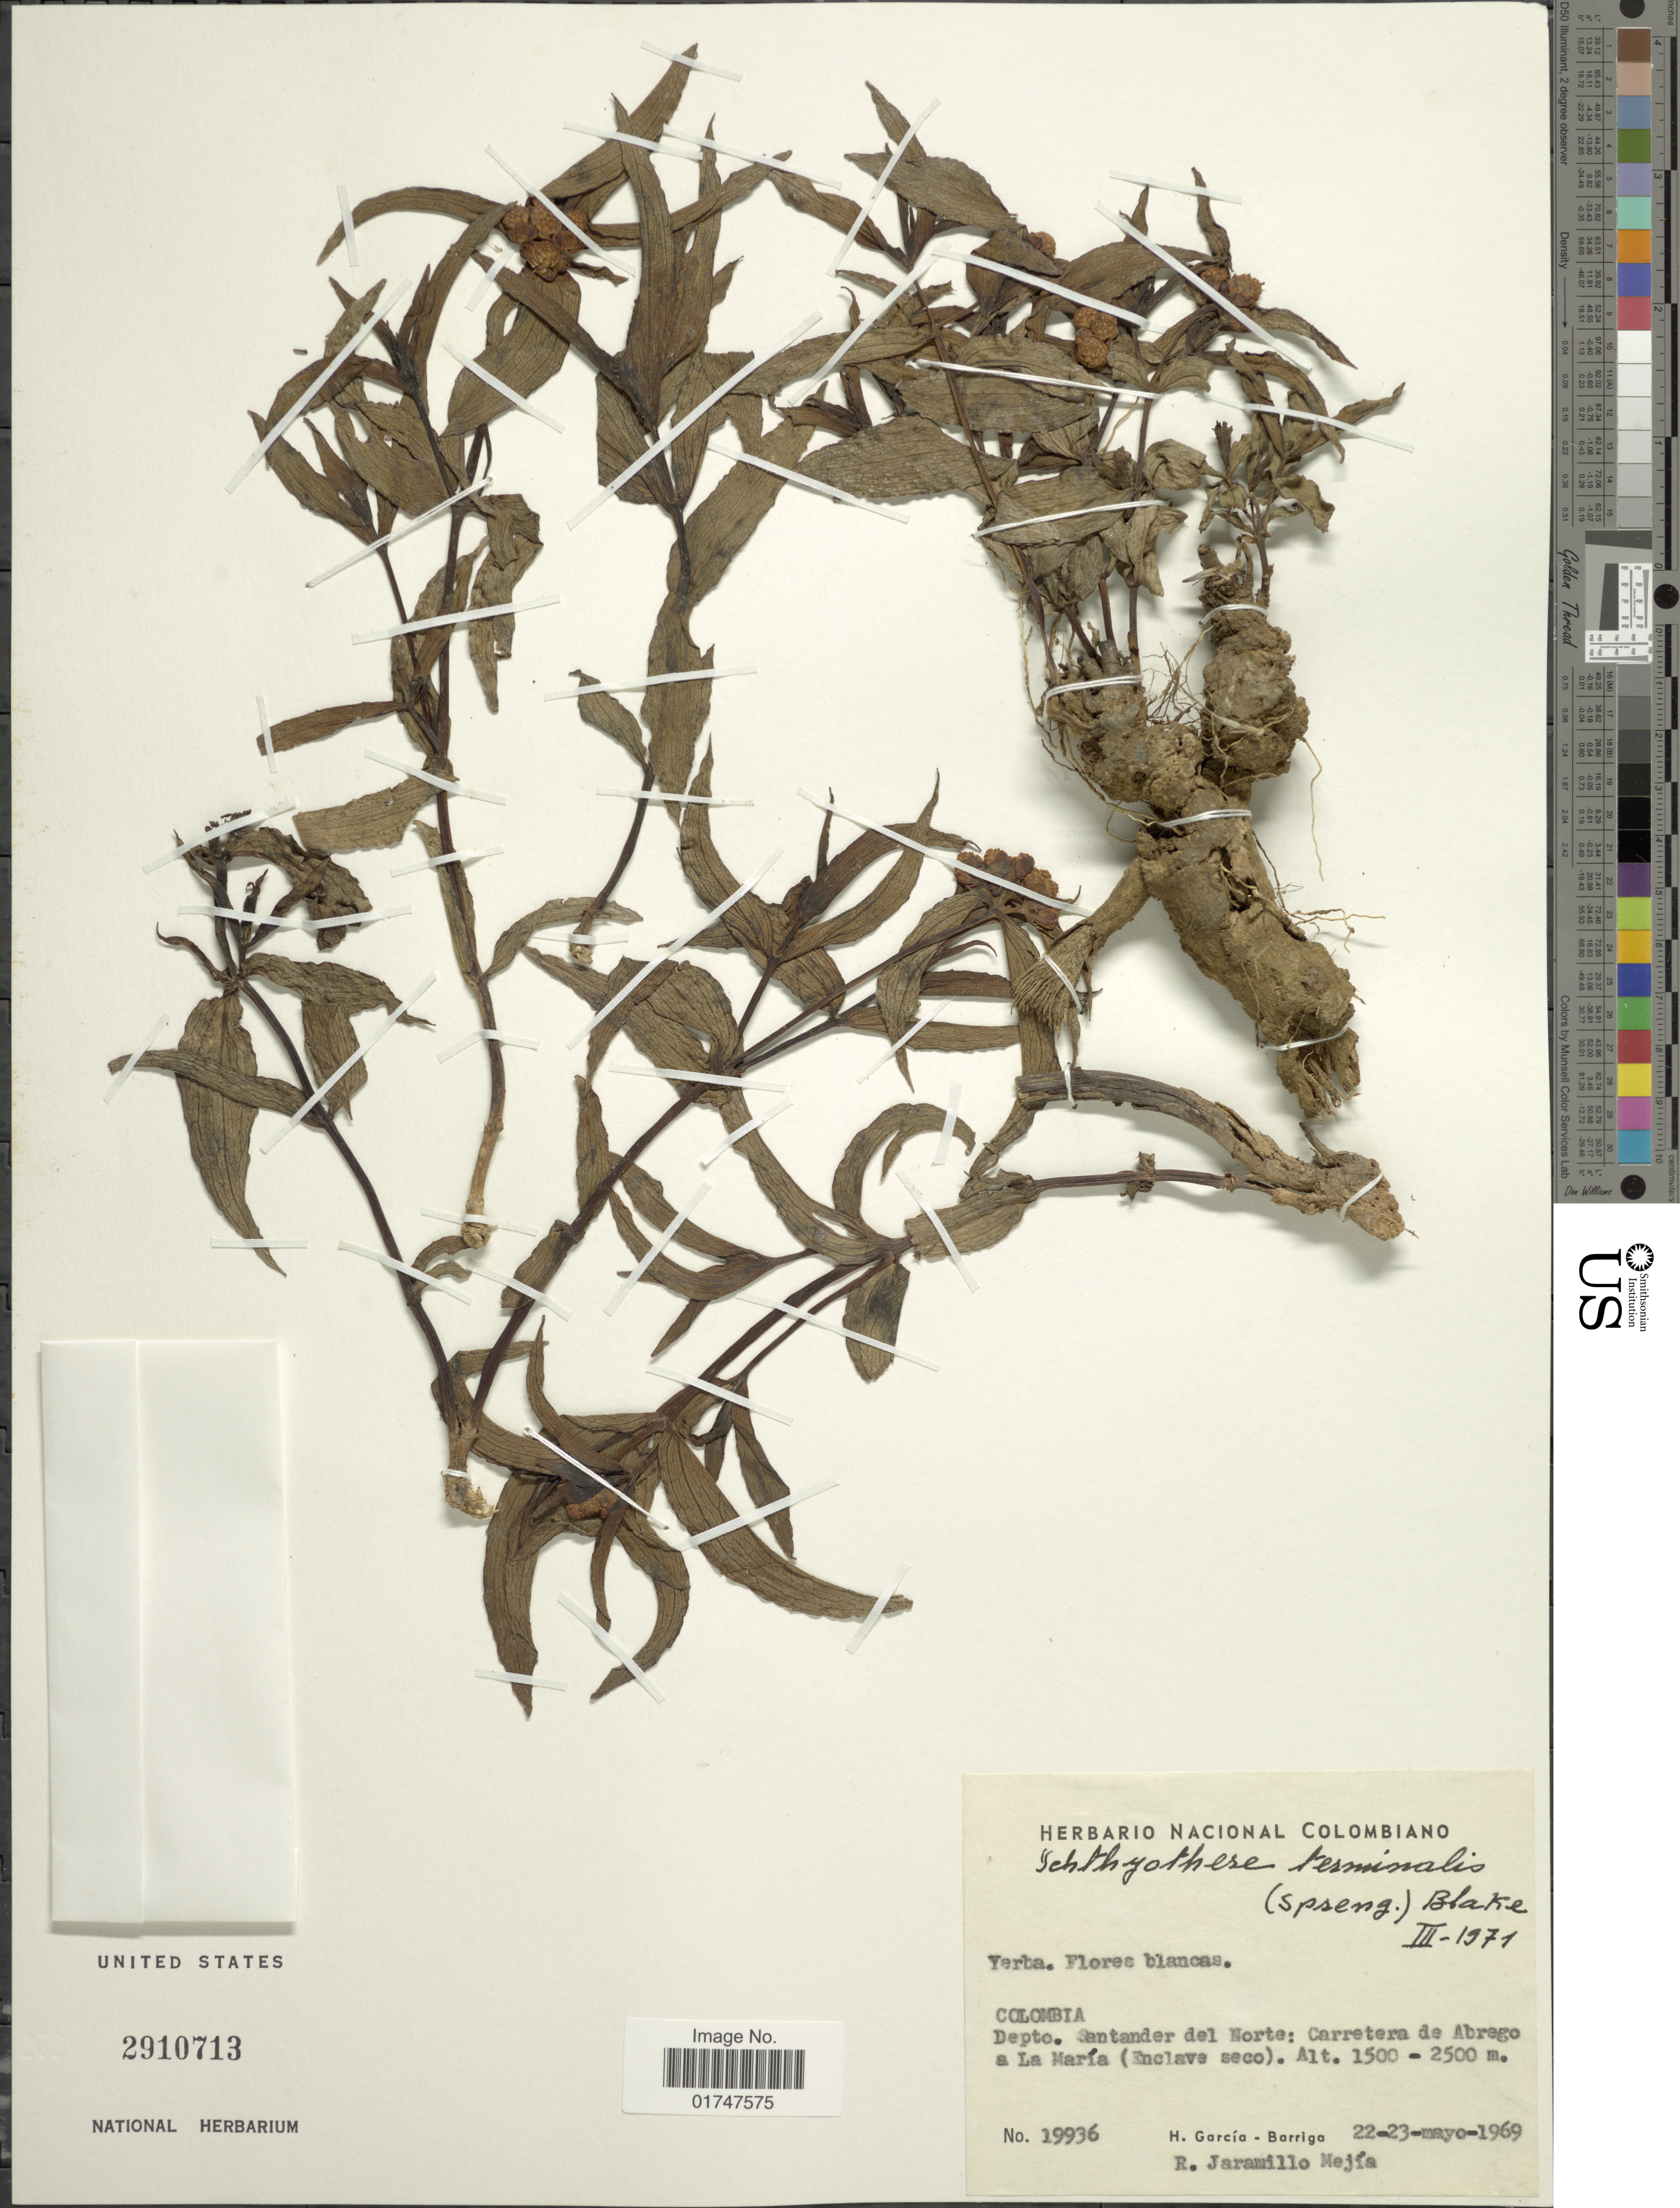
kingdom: Plantae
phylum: Tracheophyta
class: Magnoliopsida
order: Asterales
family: Asteraceae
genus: Ichthyothere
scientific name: Ichthyothere terminalis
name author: (Spreng.) S.F. Blake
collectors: H. García Barriga & R. Jaramillo M.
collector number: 19936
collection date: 1969-05-22/1969-05-23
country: Colombia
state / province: Norte de Santander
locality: Colombia. Depto. Santander del Norte: Carretera de Abrego a La María (Enclave seco)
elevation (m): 1500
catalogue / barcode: US 2910713